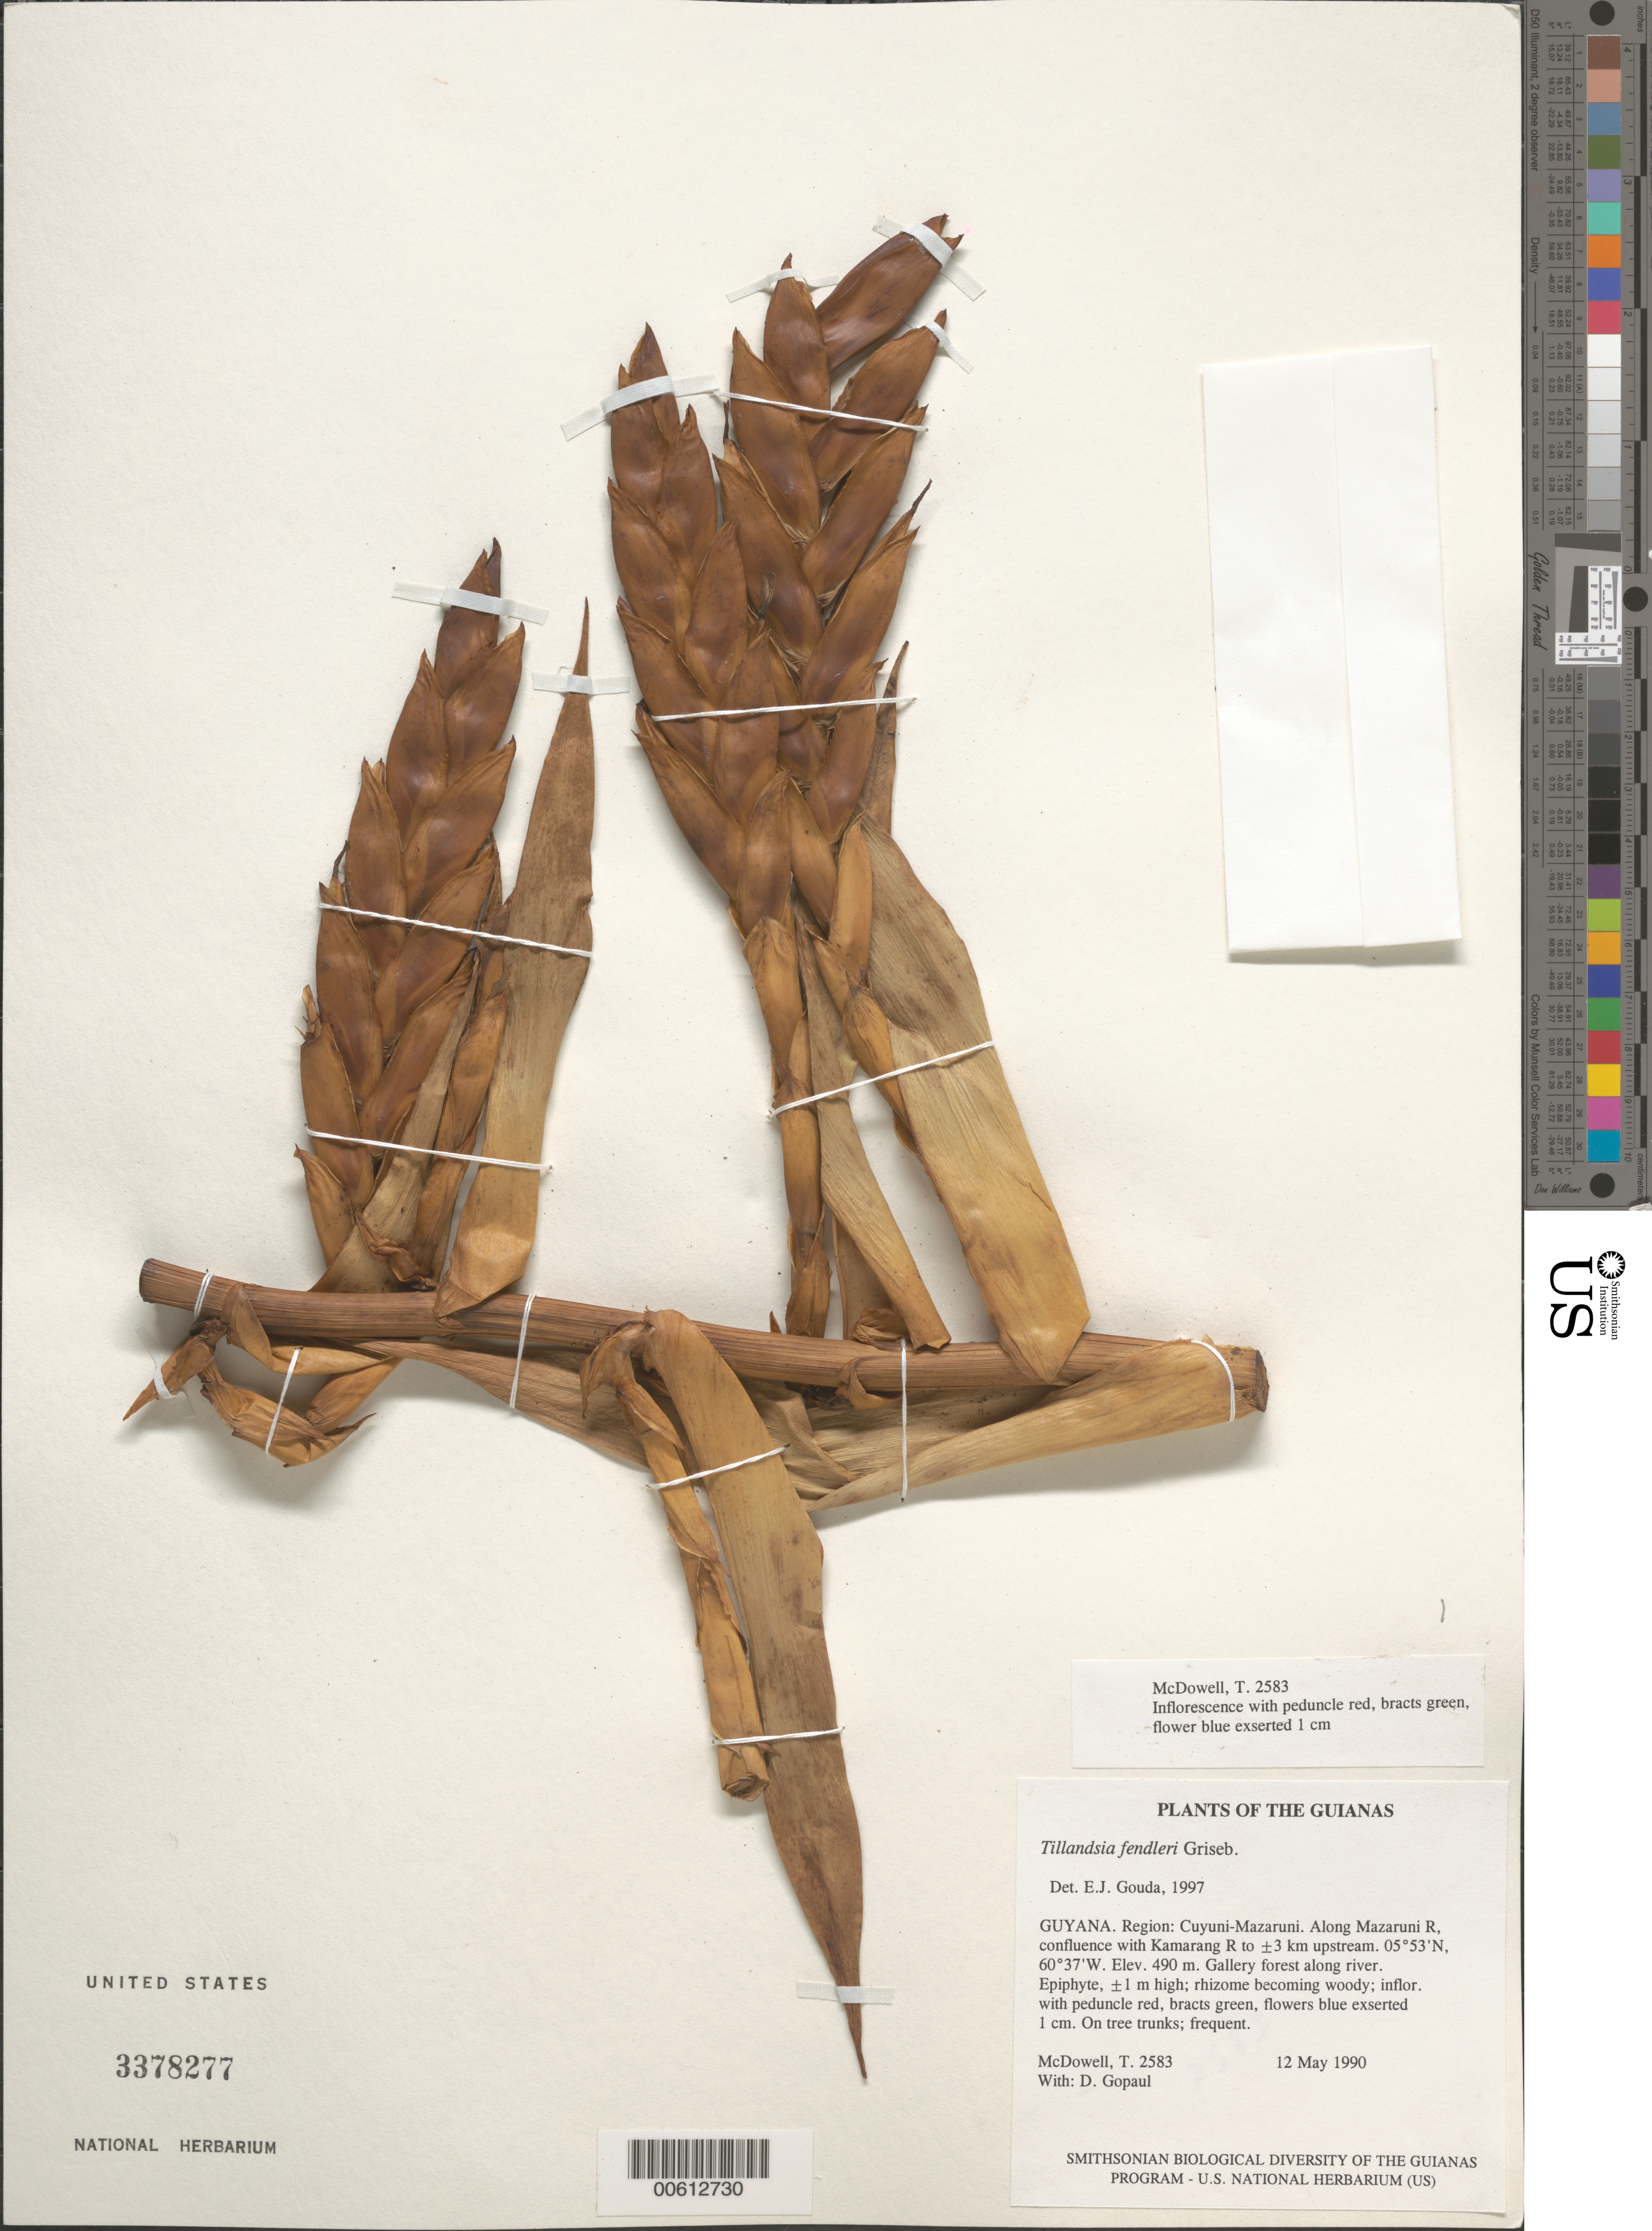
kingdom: Plantae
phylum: Tracheophyta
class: Liliopsida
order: Poales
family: Bromeliaceae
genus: Tillandsia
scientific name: Tillandsia fendleri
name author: Griseb.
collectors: T. McDowell & D. Gopaul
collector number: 2583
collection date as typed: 12 May 1990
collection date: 1990-05-12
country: Guyana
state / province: Cuyuni-Mazaruni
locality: Along Mazaruni R, confluence with Kamarang R to ±3 km upstream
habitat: Gallery forest along river, river very high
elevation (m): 490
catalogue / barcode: US 3378277